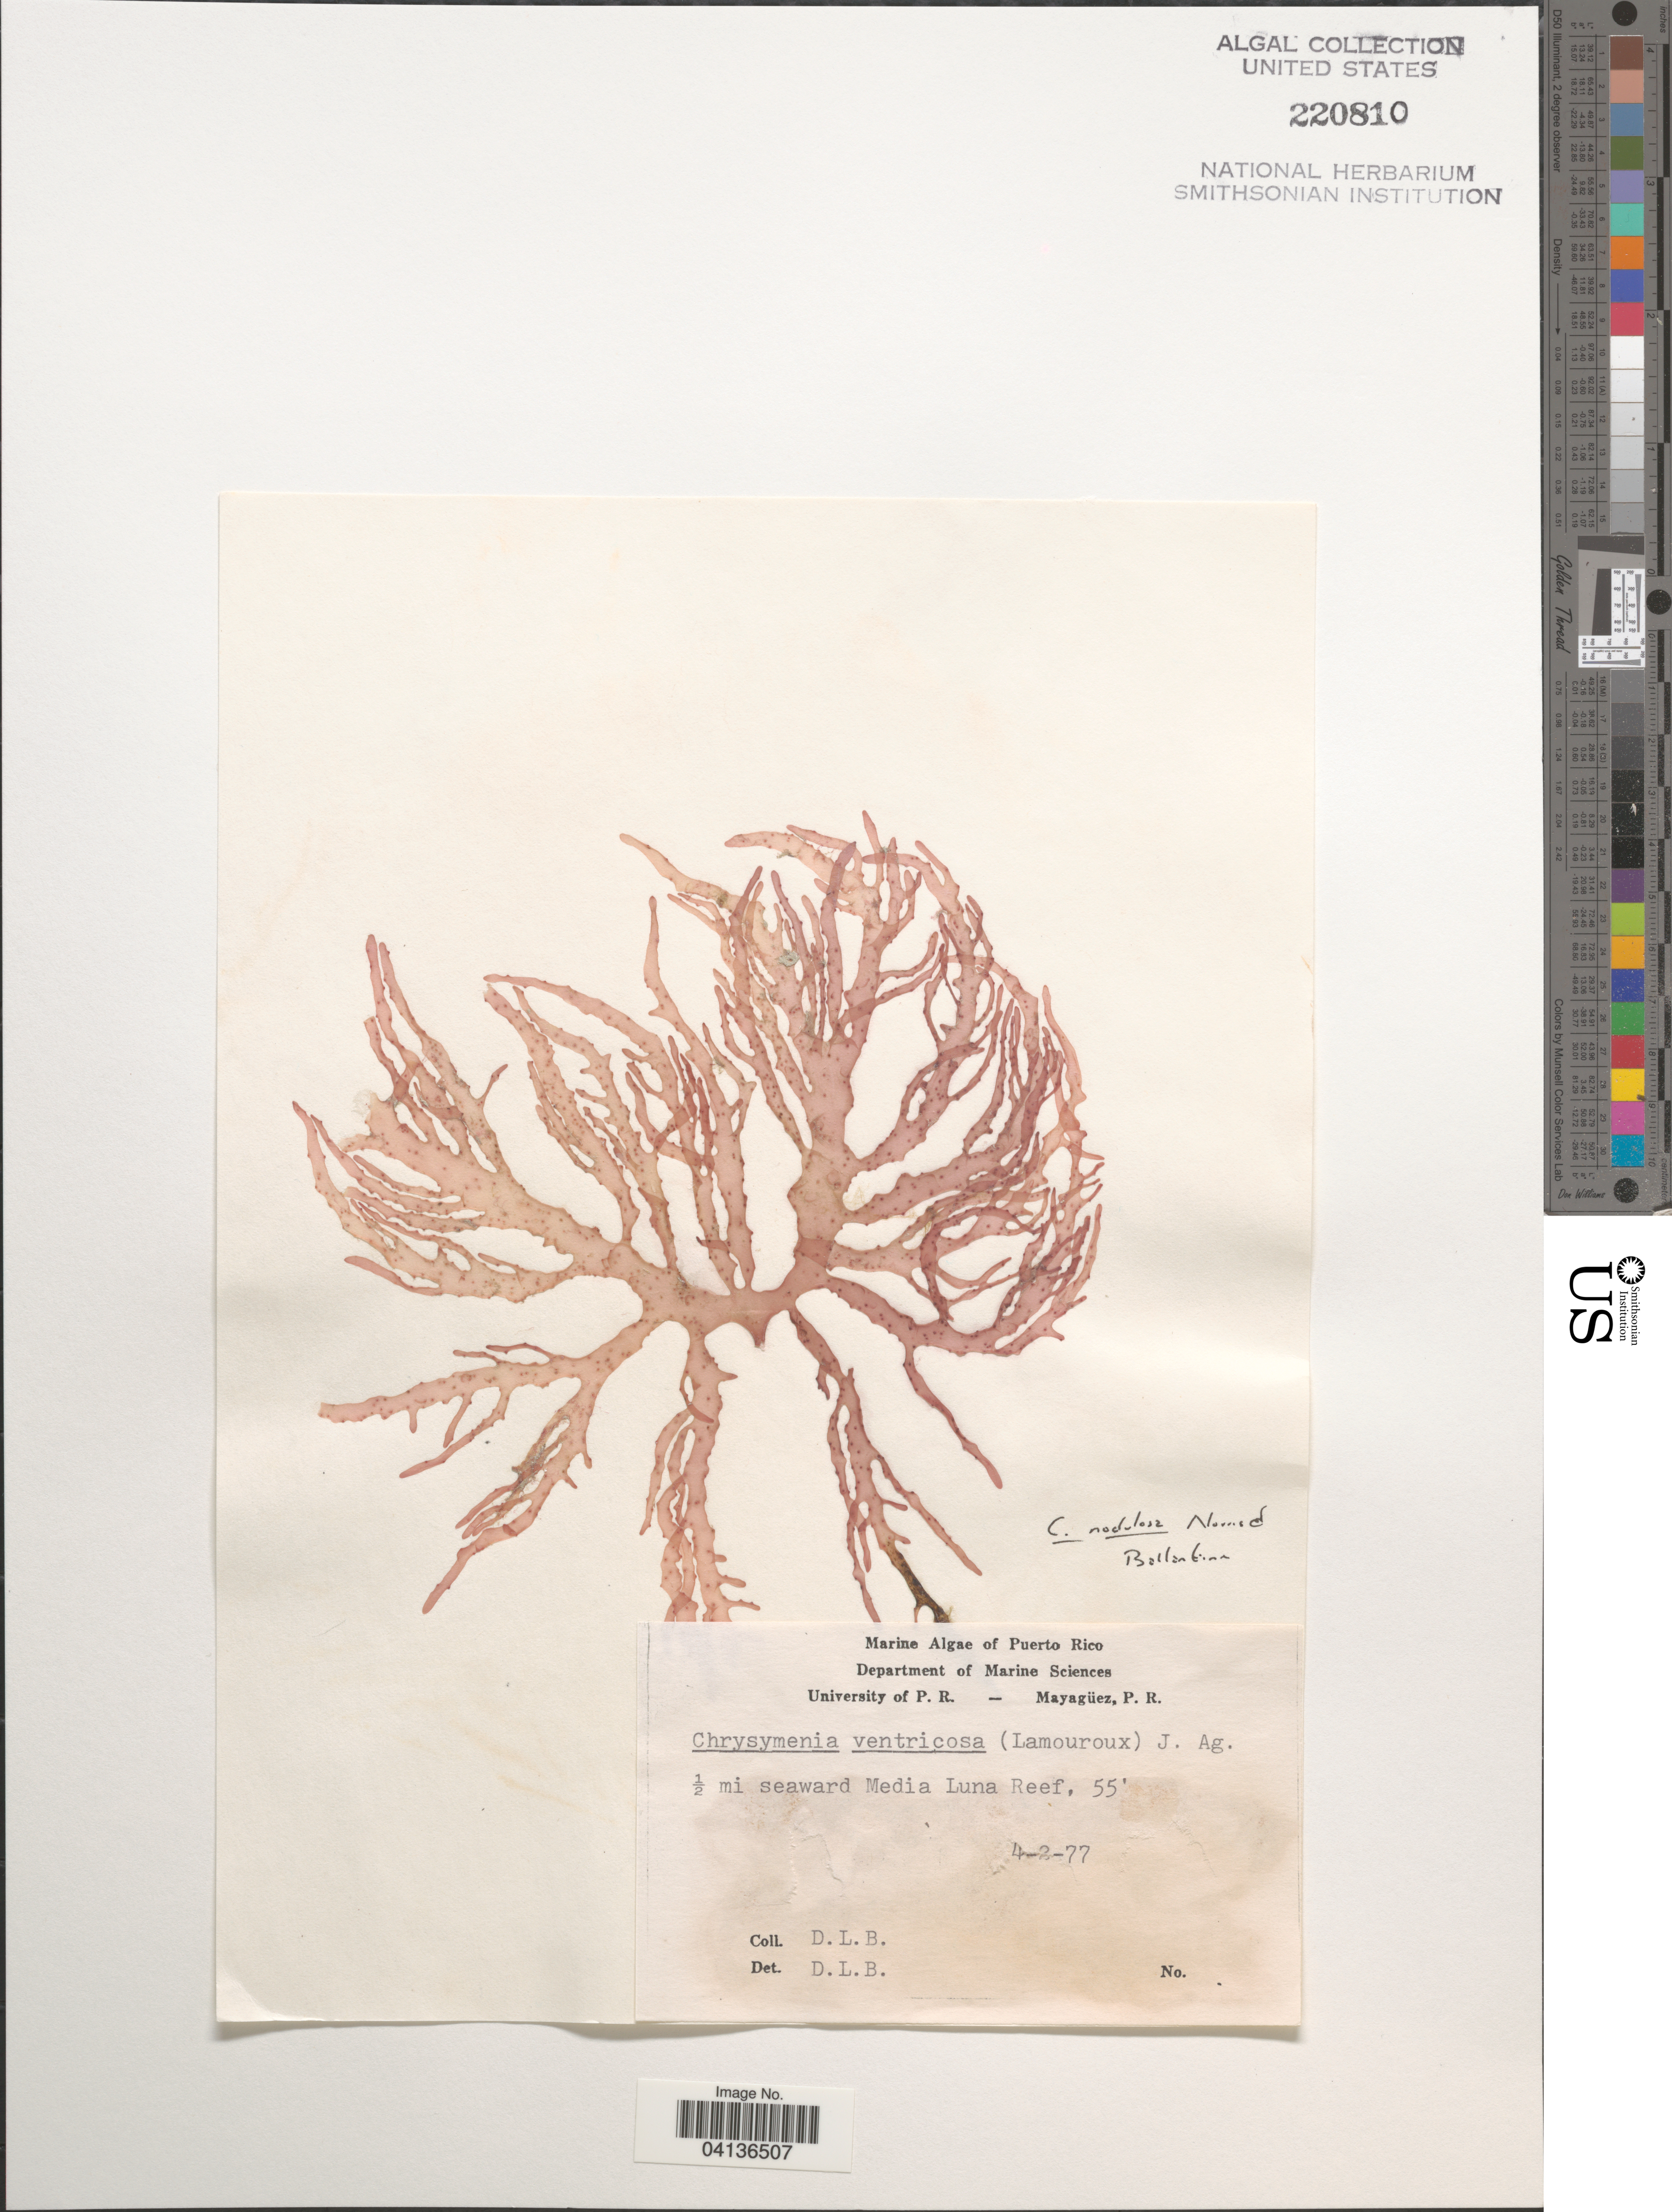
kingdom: Plantae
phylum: Rhodophyta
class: Florideophyceae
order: Rhodymeniales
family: Rhodymeniaceae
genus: Chrysymenia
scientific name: Chrysymenia ventricosa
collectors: D. L. B.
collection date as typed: Transcribed d/m/y: 4/2/77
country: Puerto Rico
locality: ½ mi seaward Media Luna Reef.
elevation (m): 17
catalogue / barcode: US 220810